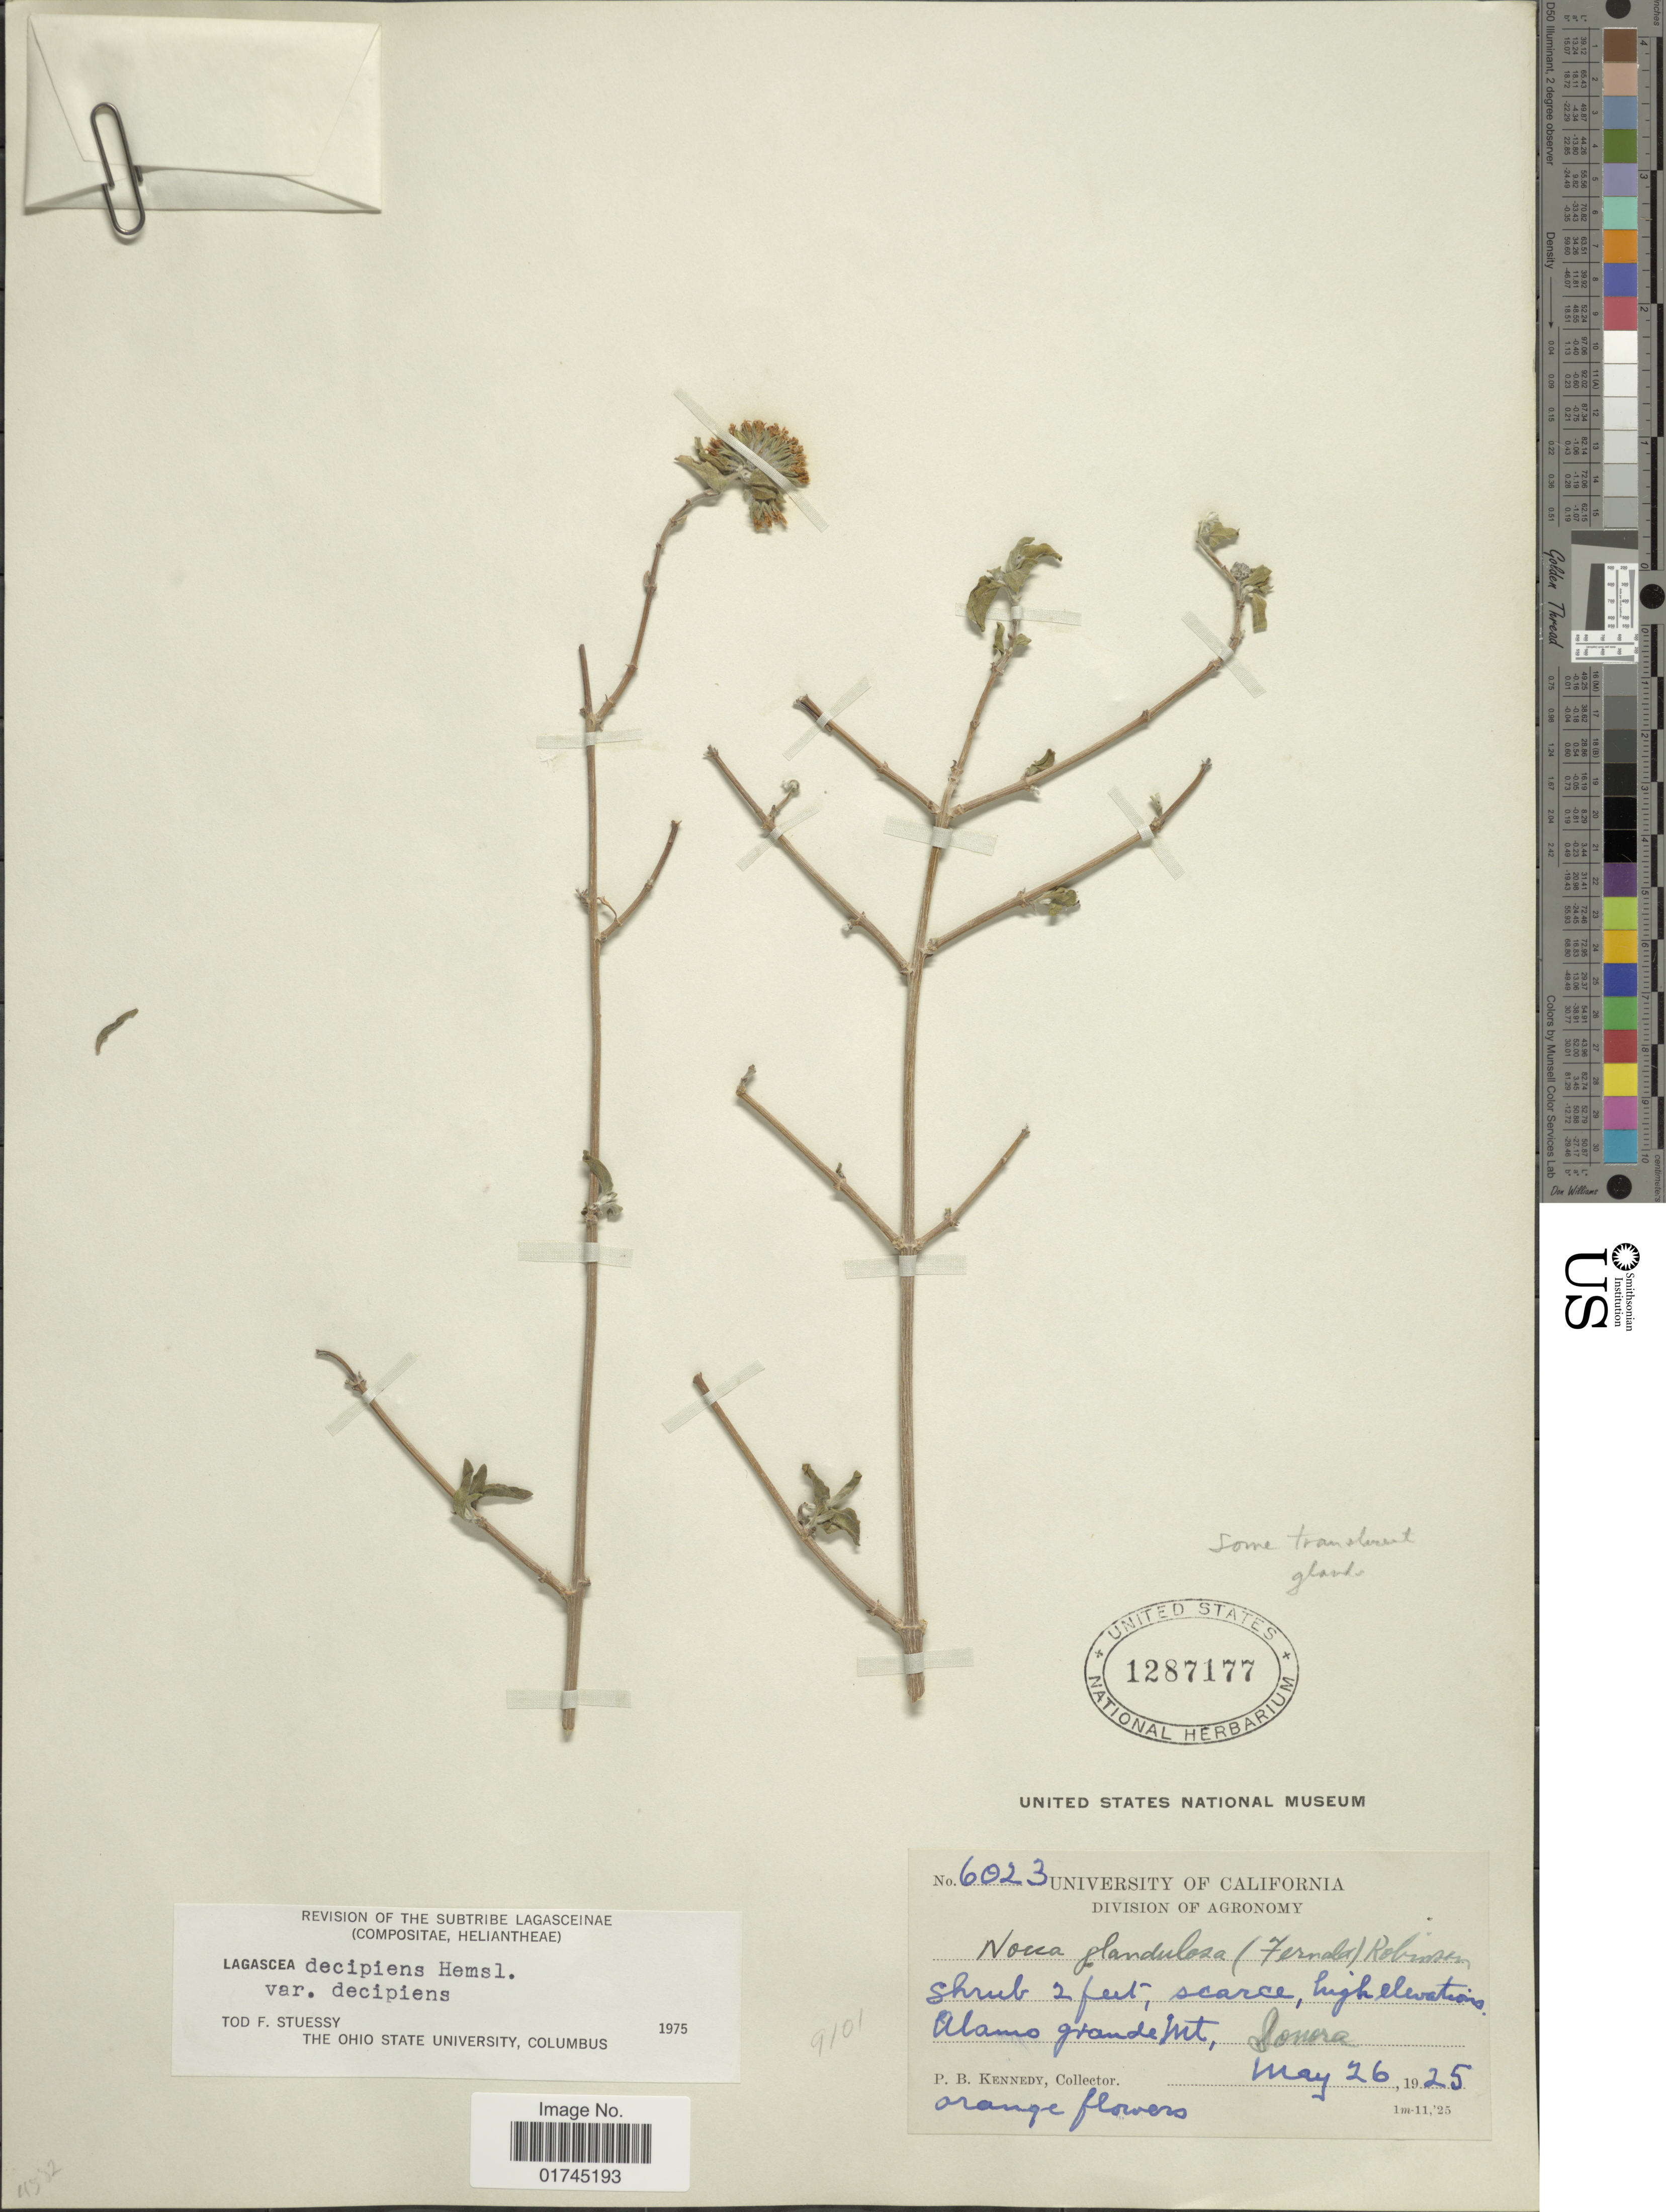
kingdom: Plantae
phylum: Tracheophyta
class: Magnoliopsida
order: Asterales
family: Asteraceae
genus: Lagascea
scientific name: Lagascea decipiens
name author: Hemsl.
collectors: P. B. Kennedy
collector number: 6023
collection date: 1925-05-26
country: Mexico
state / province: Sonora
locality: Alamo grande Mt.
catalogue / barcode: US 1287177